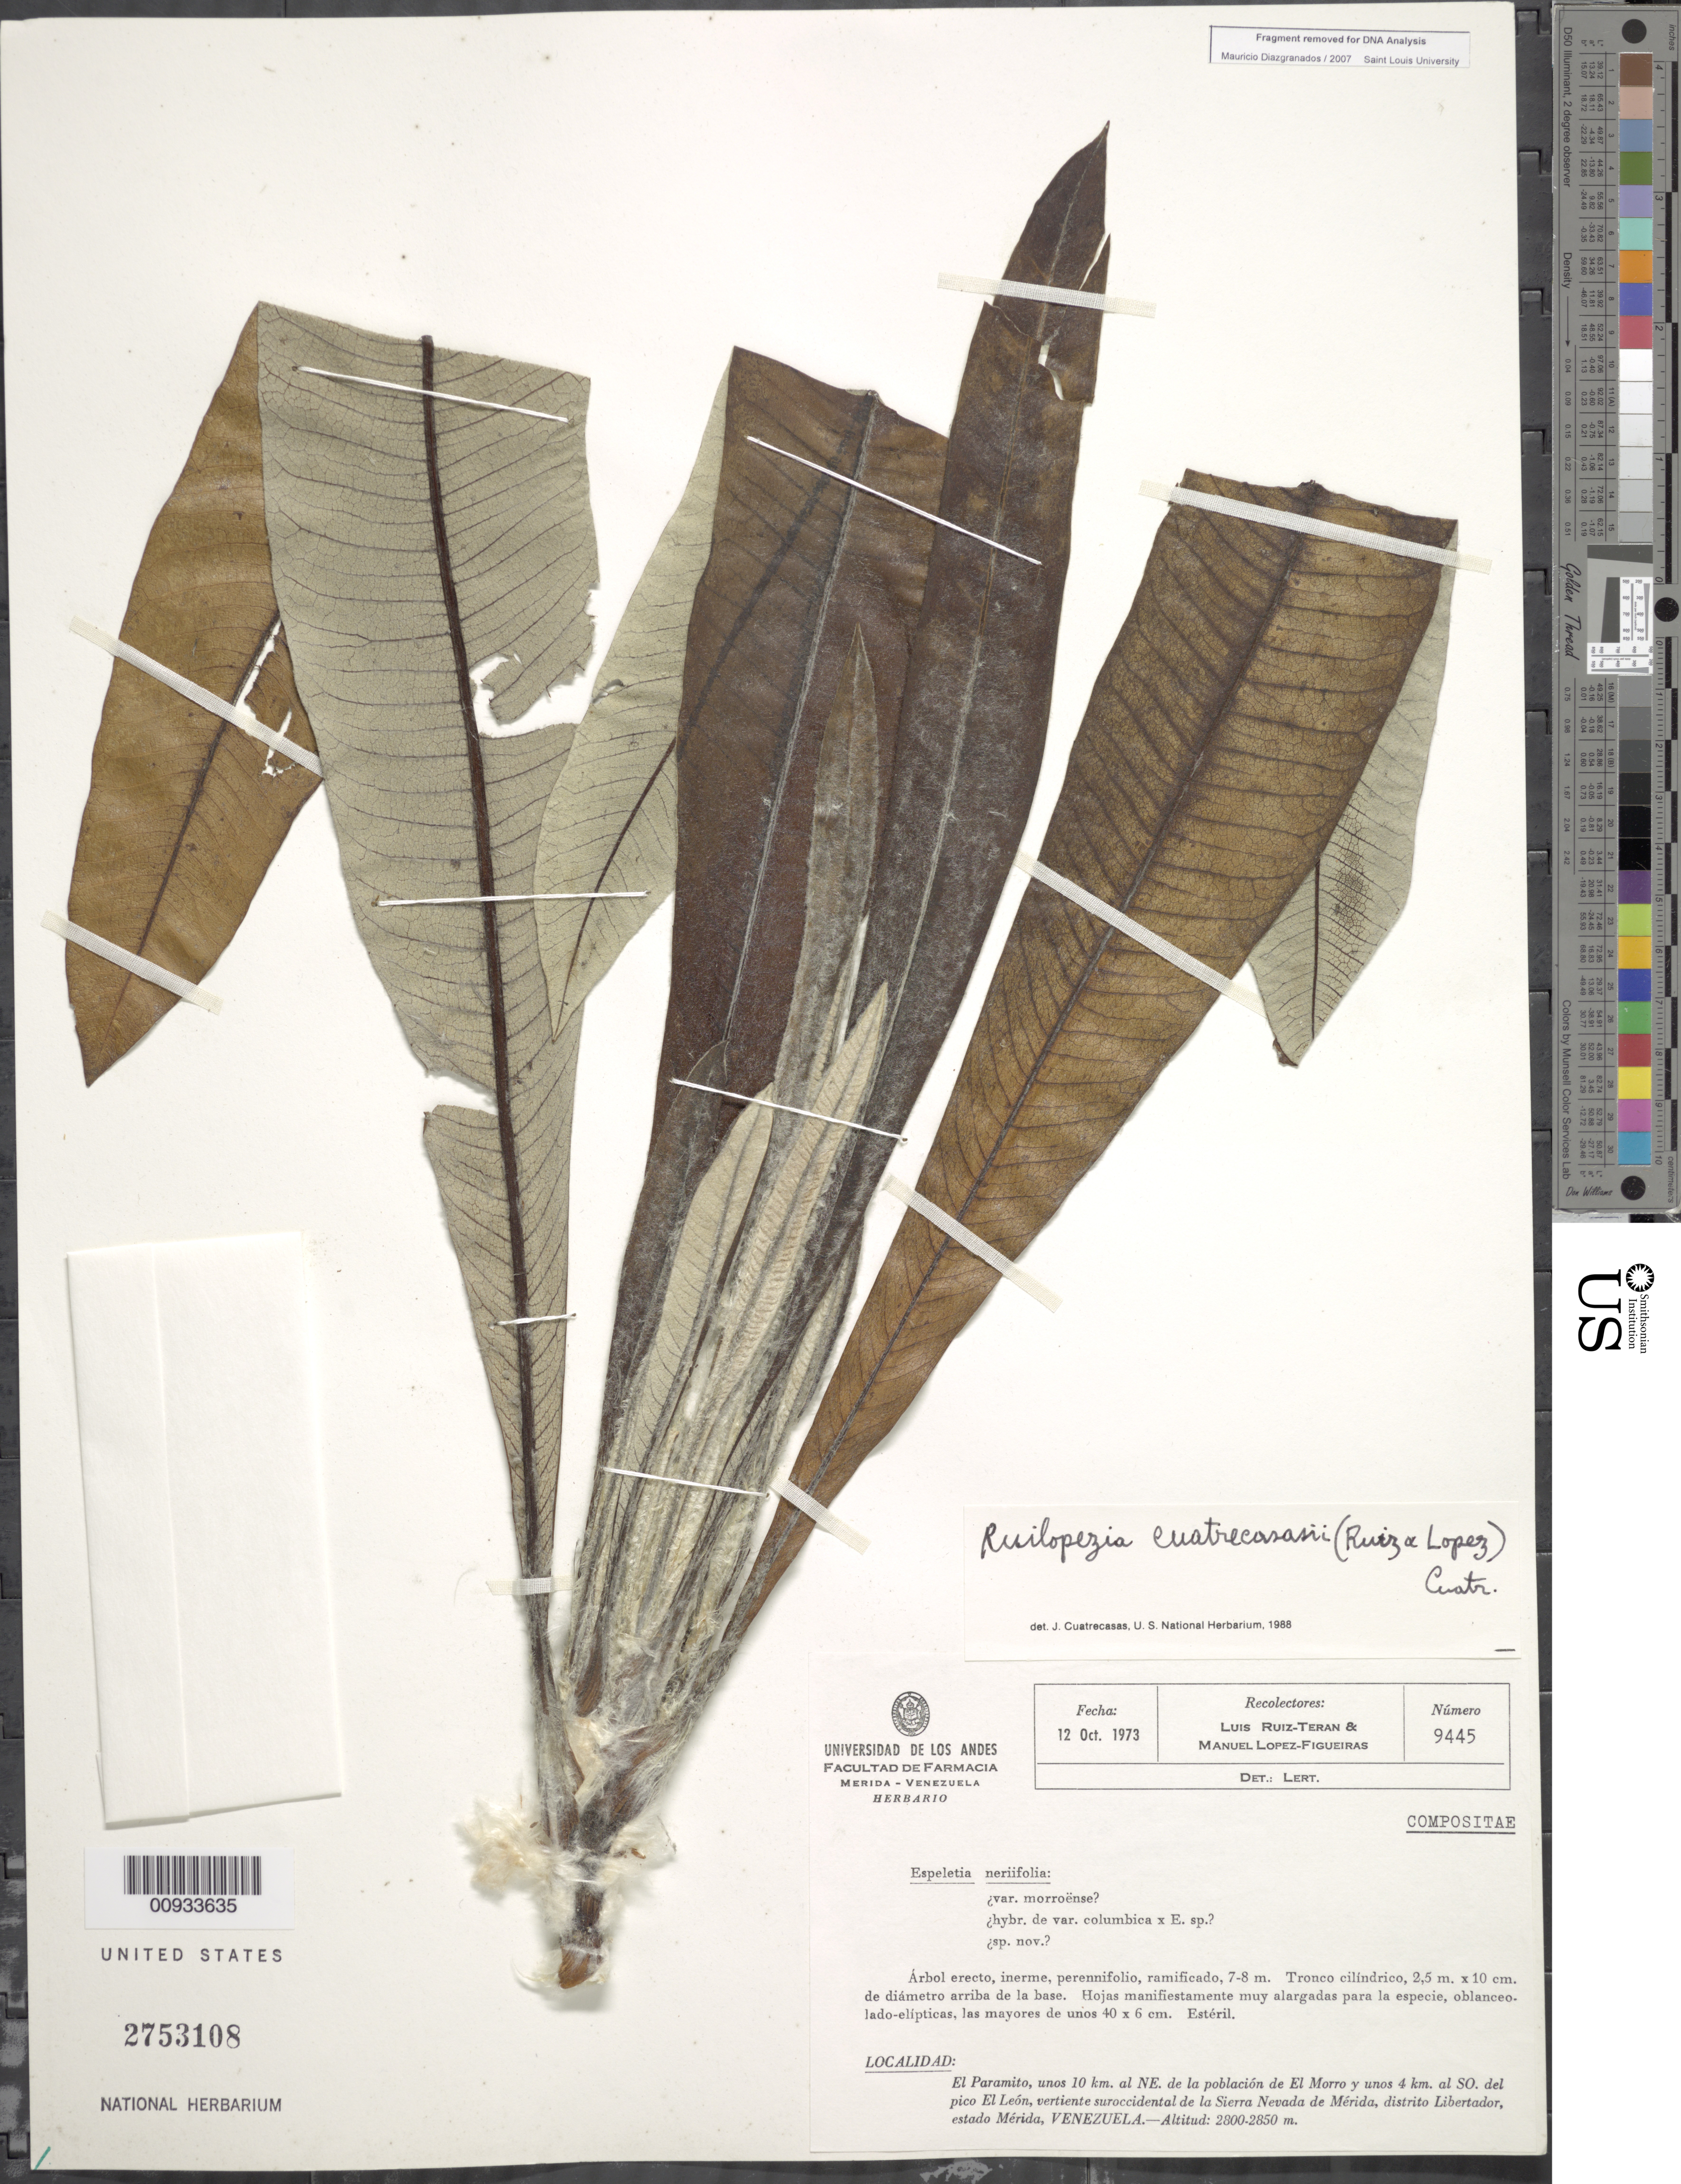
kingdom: Plantae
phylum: Tracheophyta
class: Magnoliopsida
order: Asterales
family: Asteraceae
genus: Ruilopezia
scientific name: Ruilopezia cuatracasasii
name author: (Ruiz & Lopez) Cuatrec.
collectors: L. E. Ruíz-Terán & M. López Figueiras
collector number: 9446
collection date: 1973-10-12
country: Venezuela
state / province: Mérida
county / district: Libertador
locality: El Paramito, unos 10 km. al NE. de la población de El Morro y unos 4 km. al SO. del Pico El León, vertiente suroccidental de la Sierra nevada de Mérida.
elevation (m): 2800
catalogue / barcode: US 2753108